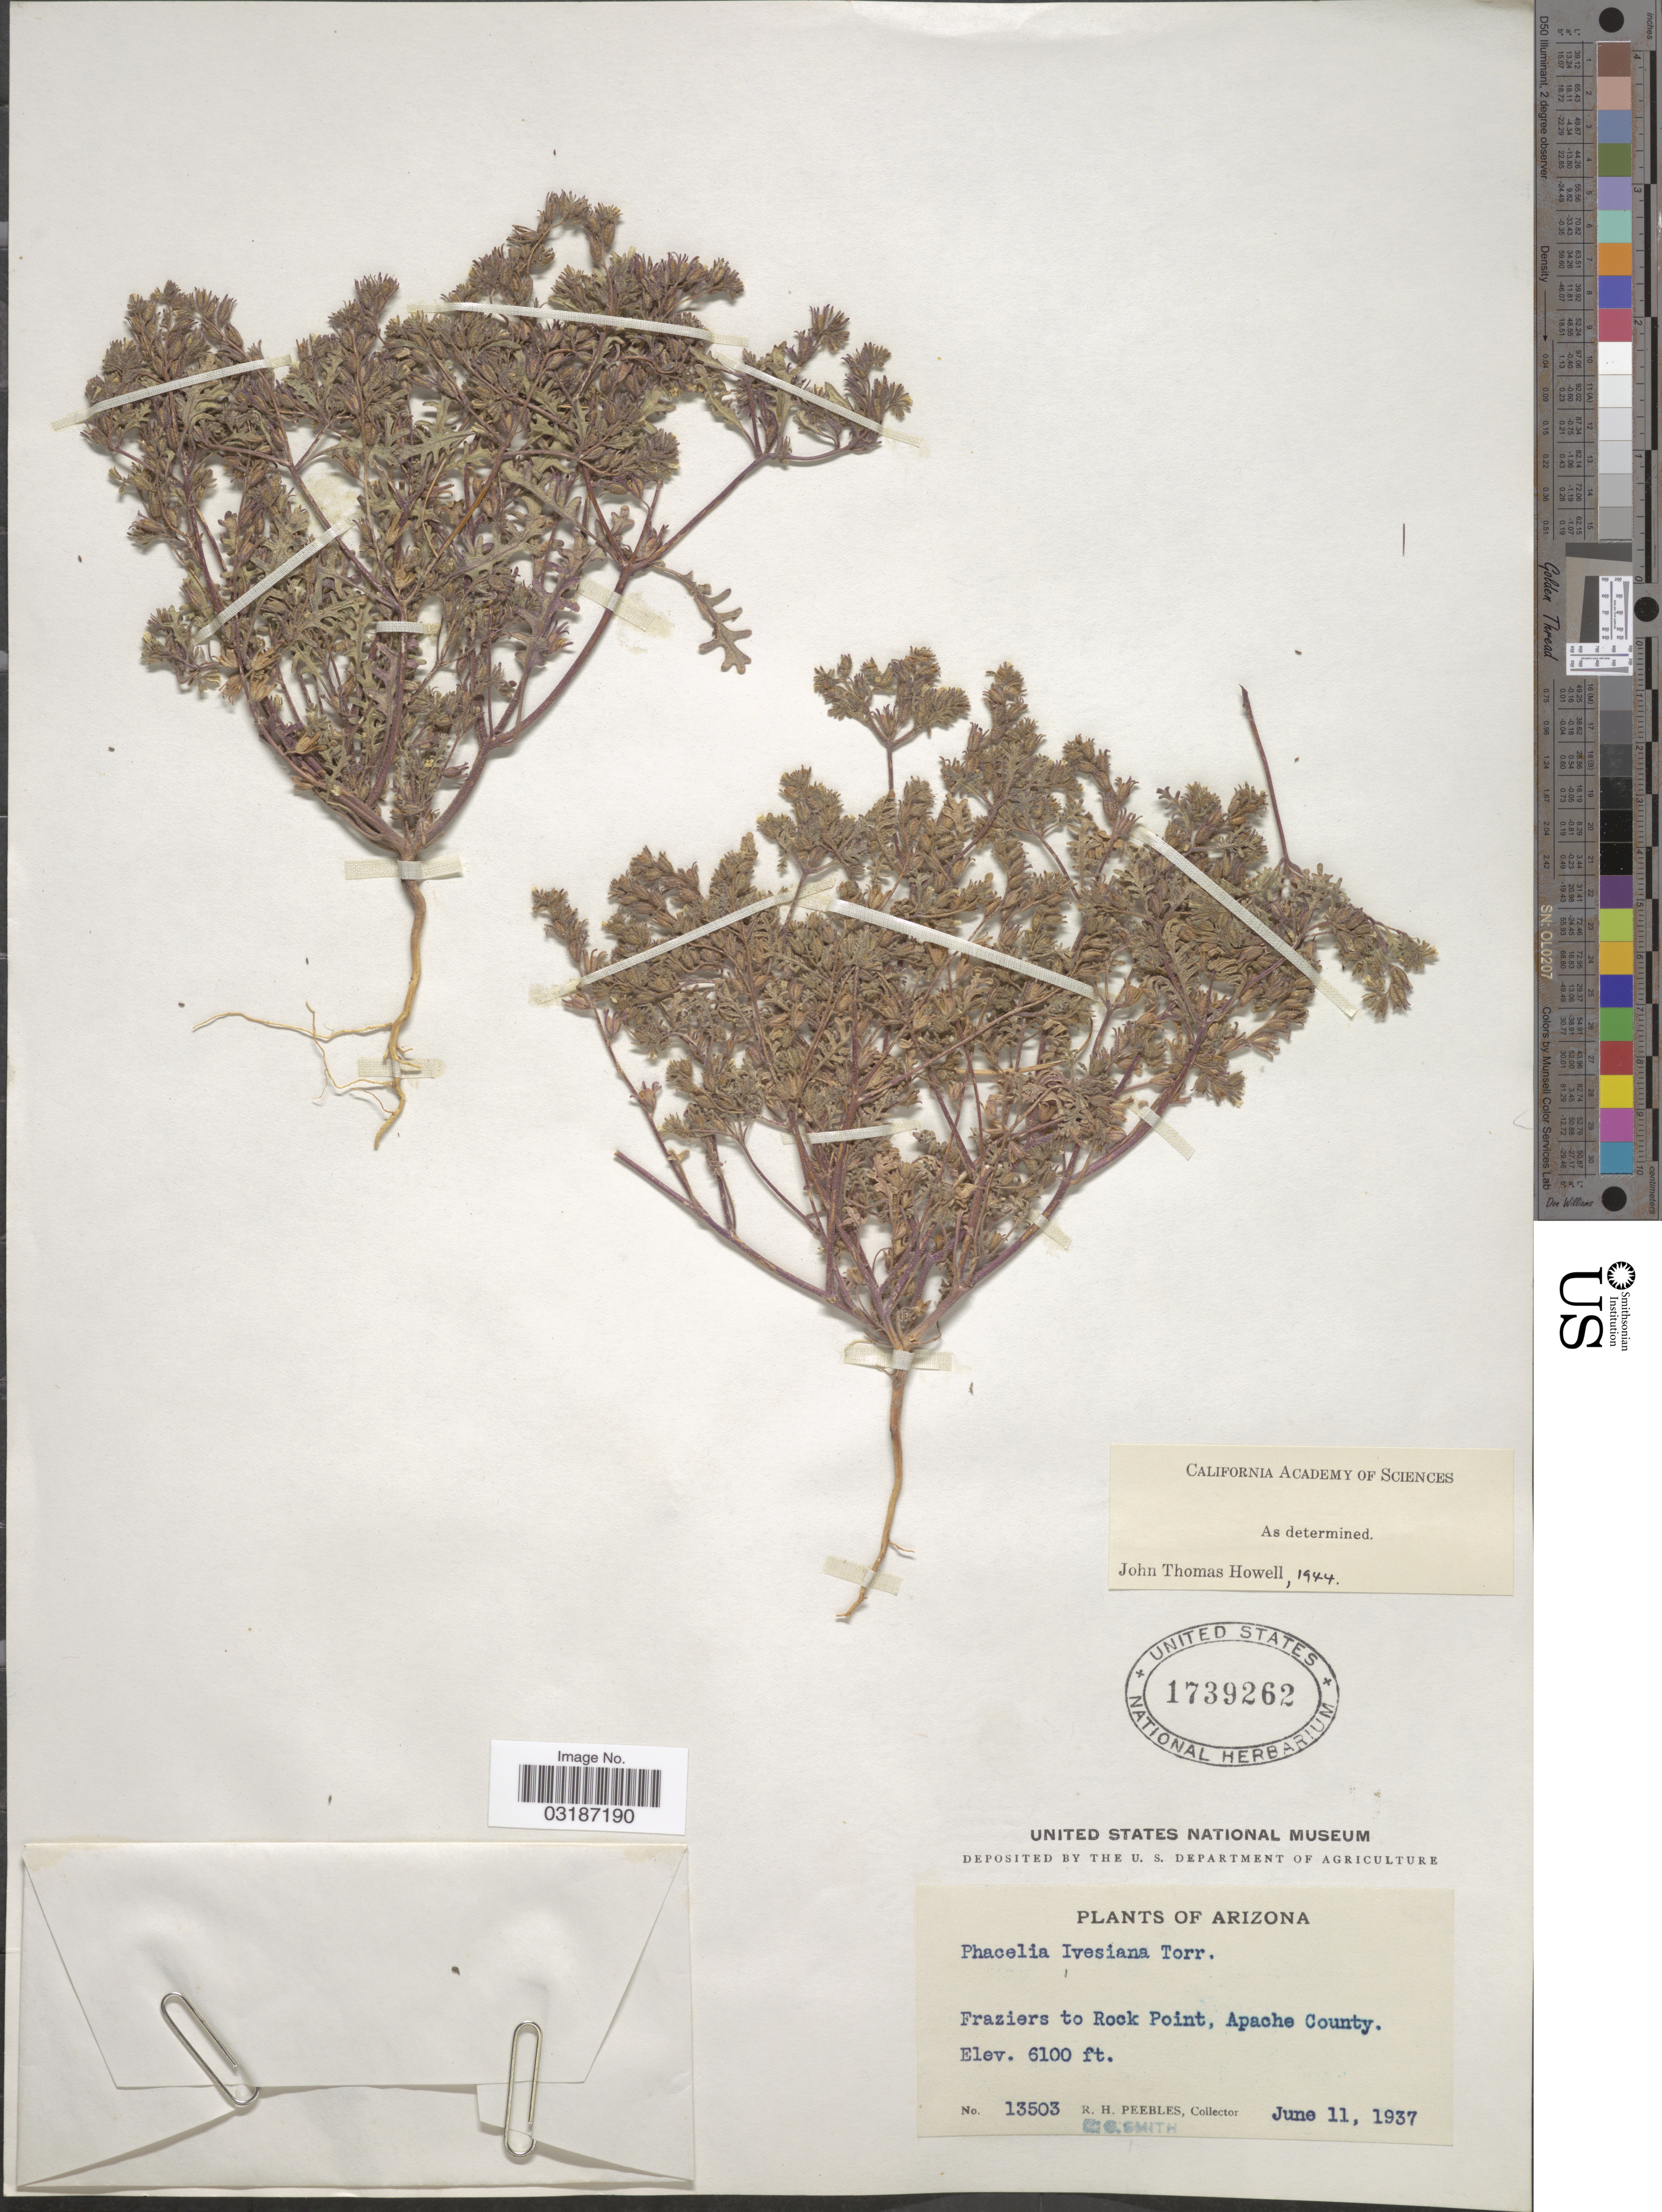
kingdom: Plantae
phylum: Tracheophyta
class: Magnoliopsida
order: Boraginales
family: Hydrophyllaceae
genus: Phacelia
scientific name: Phacelia ivesiana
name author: Torr.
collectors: R. H. Peebles & E. G. Smith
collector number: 13503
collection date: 1937-06-11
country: United States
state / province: Arizona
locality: Fraziers to Rock Point, Apache County.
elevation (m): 1859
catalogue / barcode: US 1739262